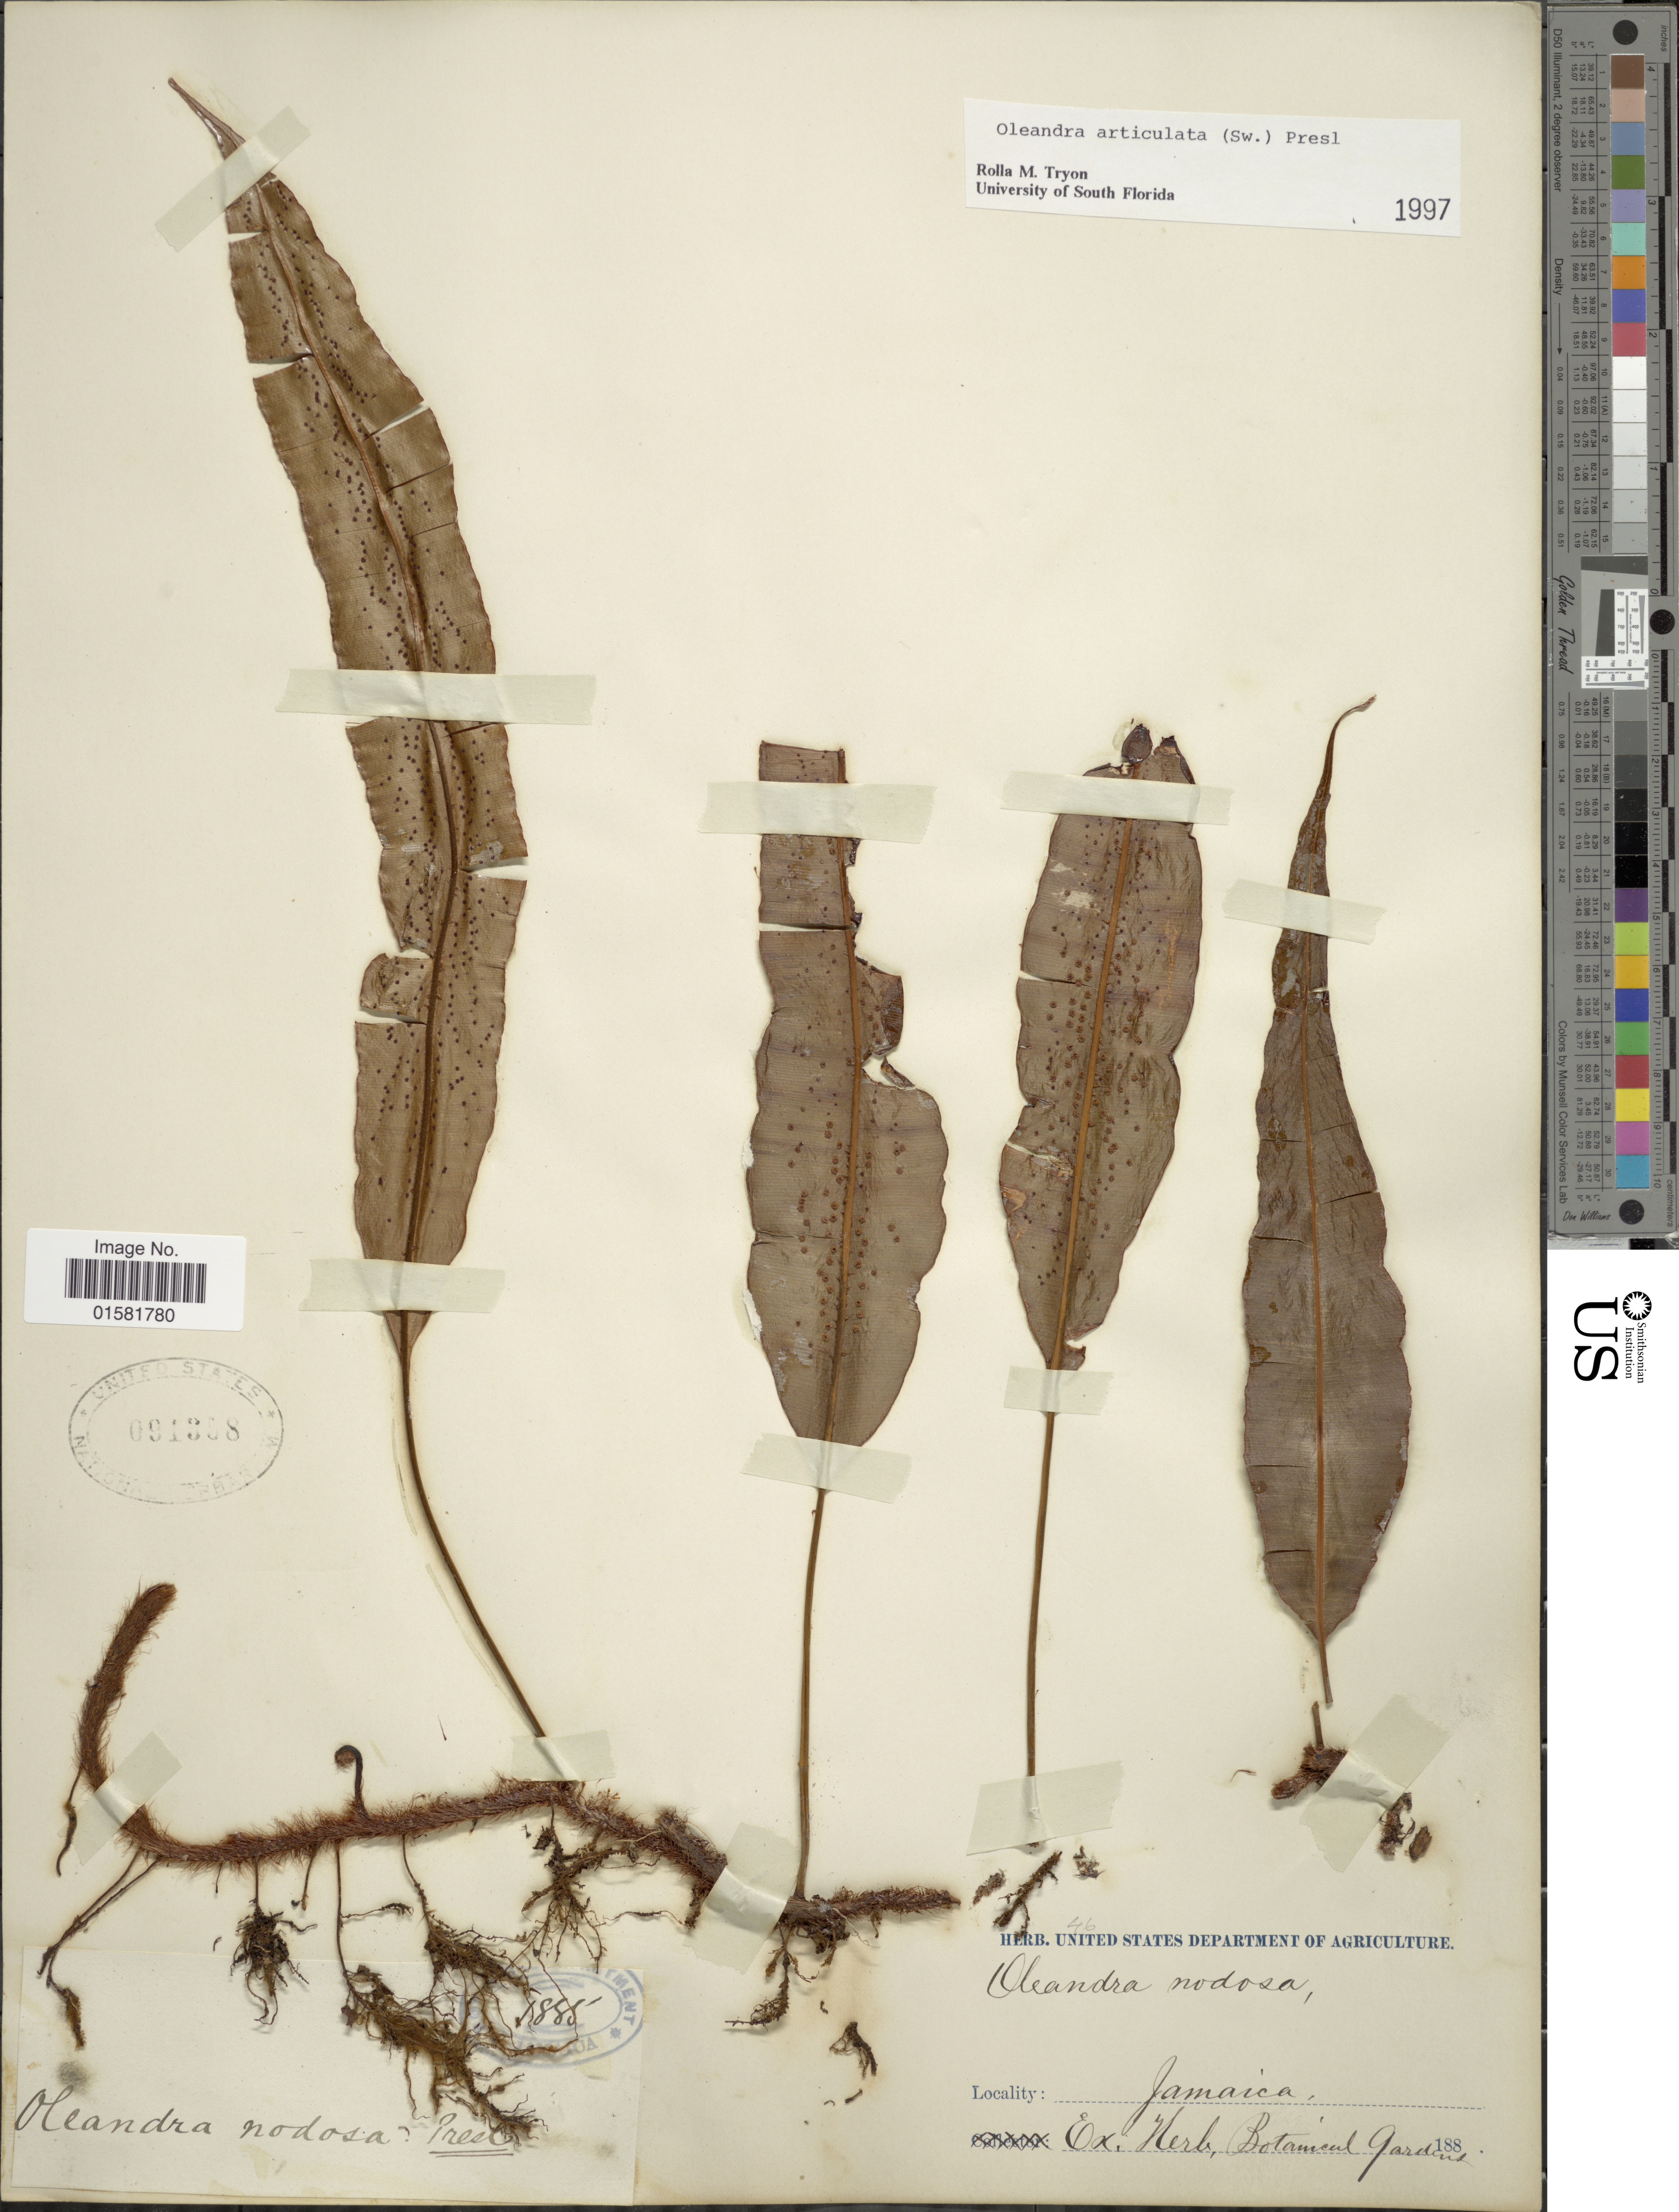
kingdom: Plantae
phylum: Tracheophyta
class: Polypodiopsida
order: Polypodiales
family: Oleandraceae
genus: Oleandra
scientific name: Oleandra articulata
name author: (Sw.) C. Presl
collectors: ex herb. Bot. Gard.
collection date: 1885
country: Jamaica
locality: Jamaica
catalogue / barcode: US 91358